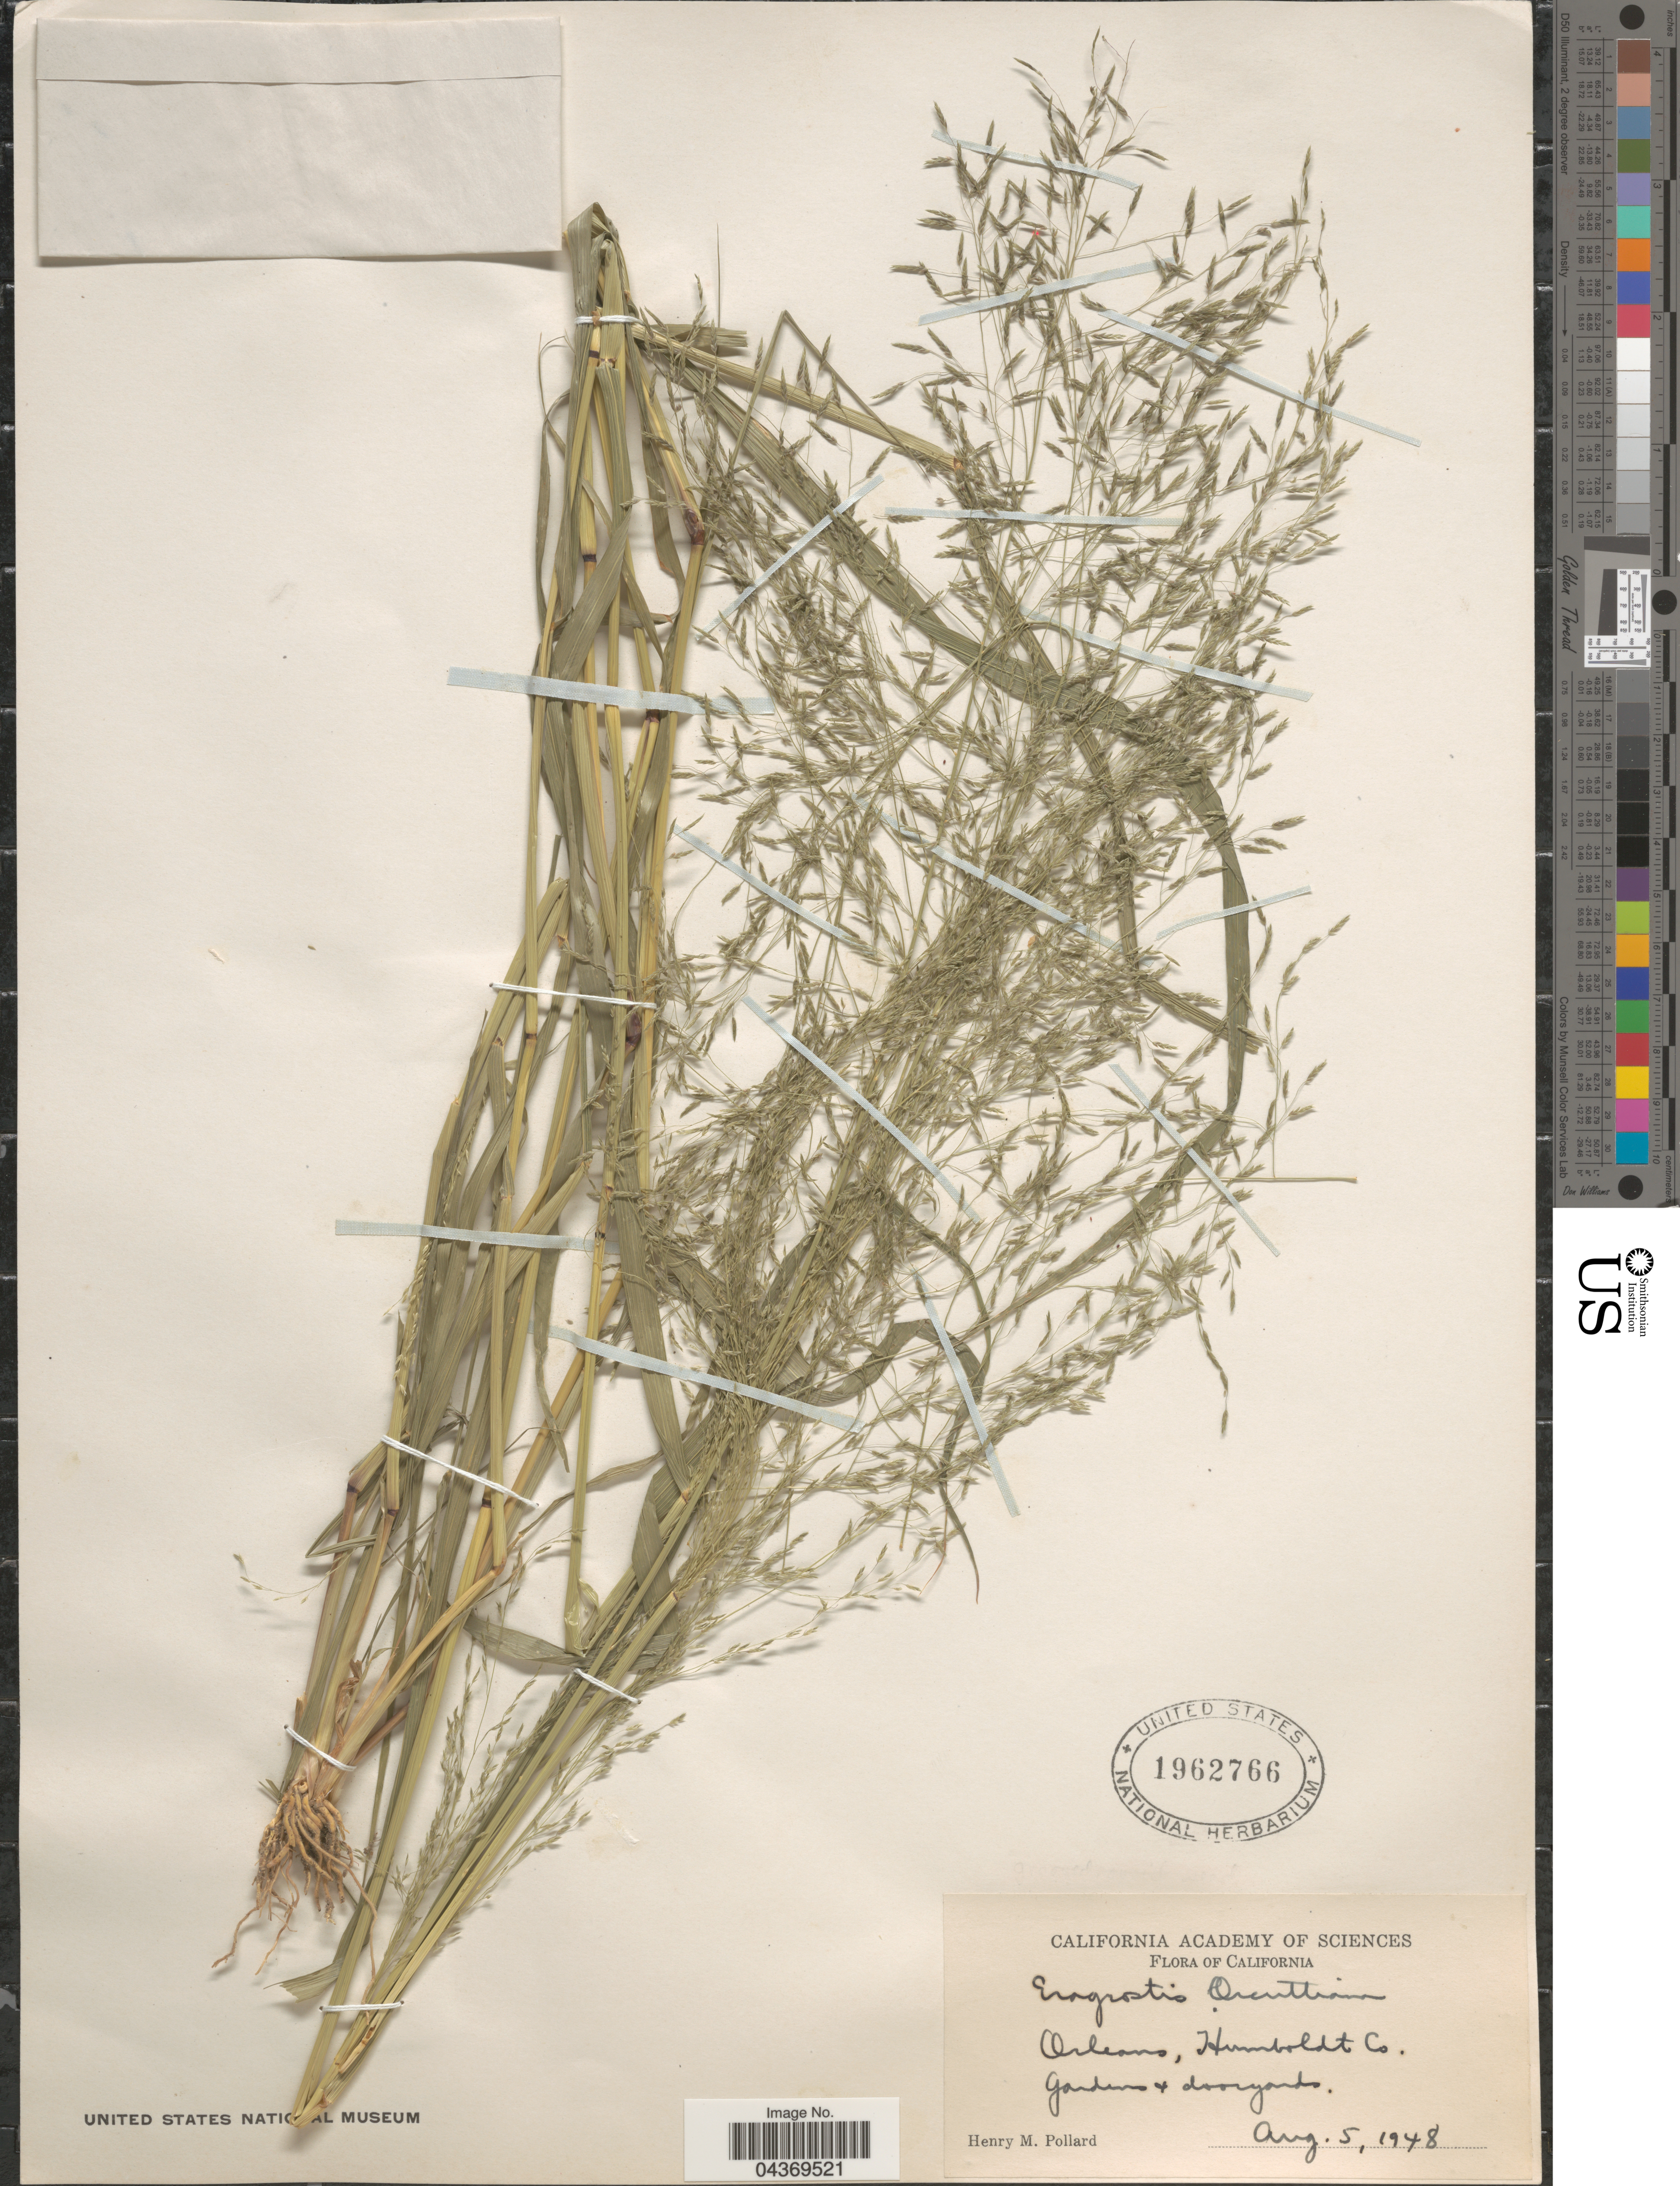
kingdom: Plantae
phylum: Tracheophyta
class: Liliopsida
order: Poales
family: Poaceae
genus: Eragrostis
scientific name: Eragrostis mexicana subsp. virescens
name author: (J. Presl) S.D. Koch & Sánchez Vega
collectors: H. M. Pollard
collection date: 1948-08-05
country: United States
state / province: California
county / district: Humboldt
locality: Orleans, Humboldt Co. Gardens + dooryards.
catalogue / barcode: US 1962766